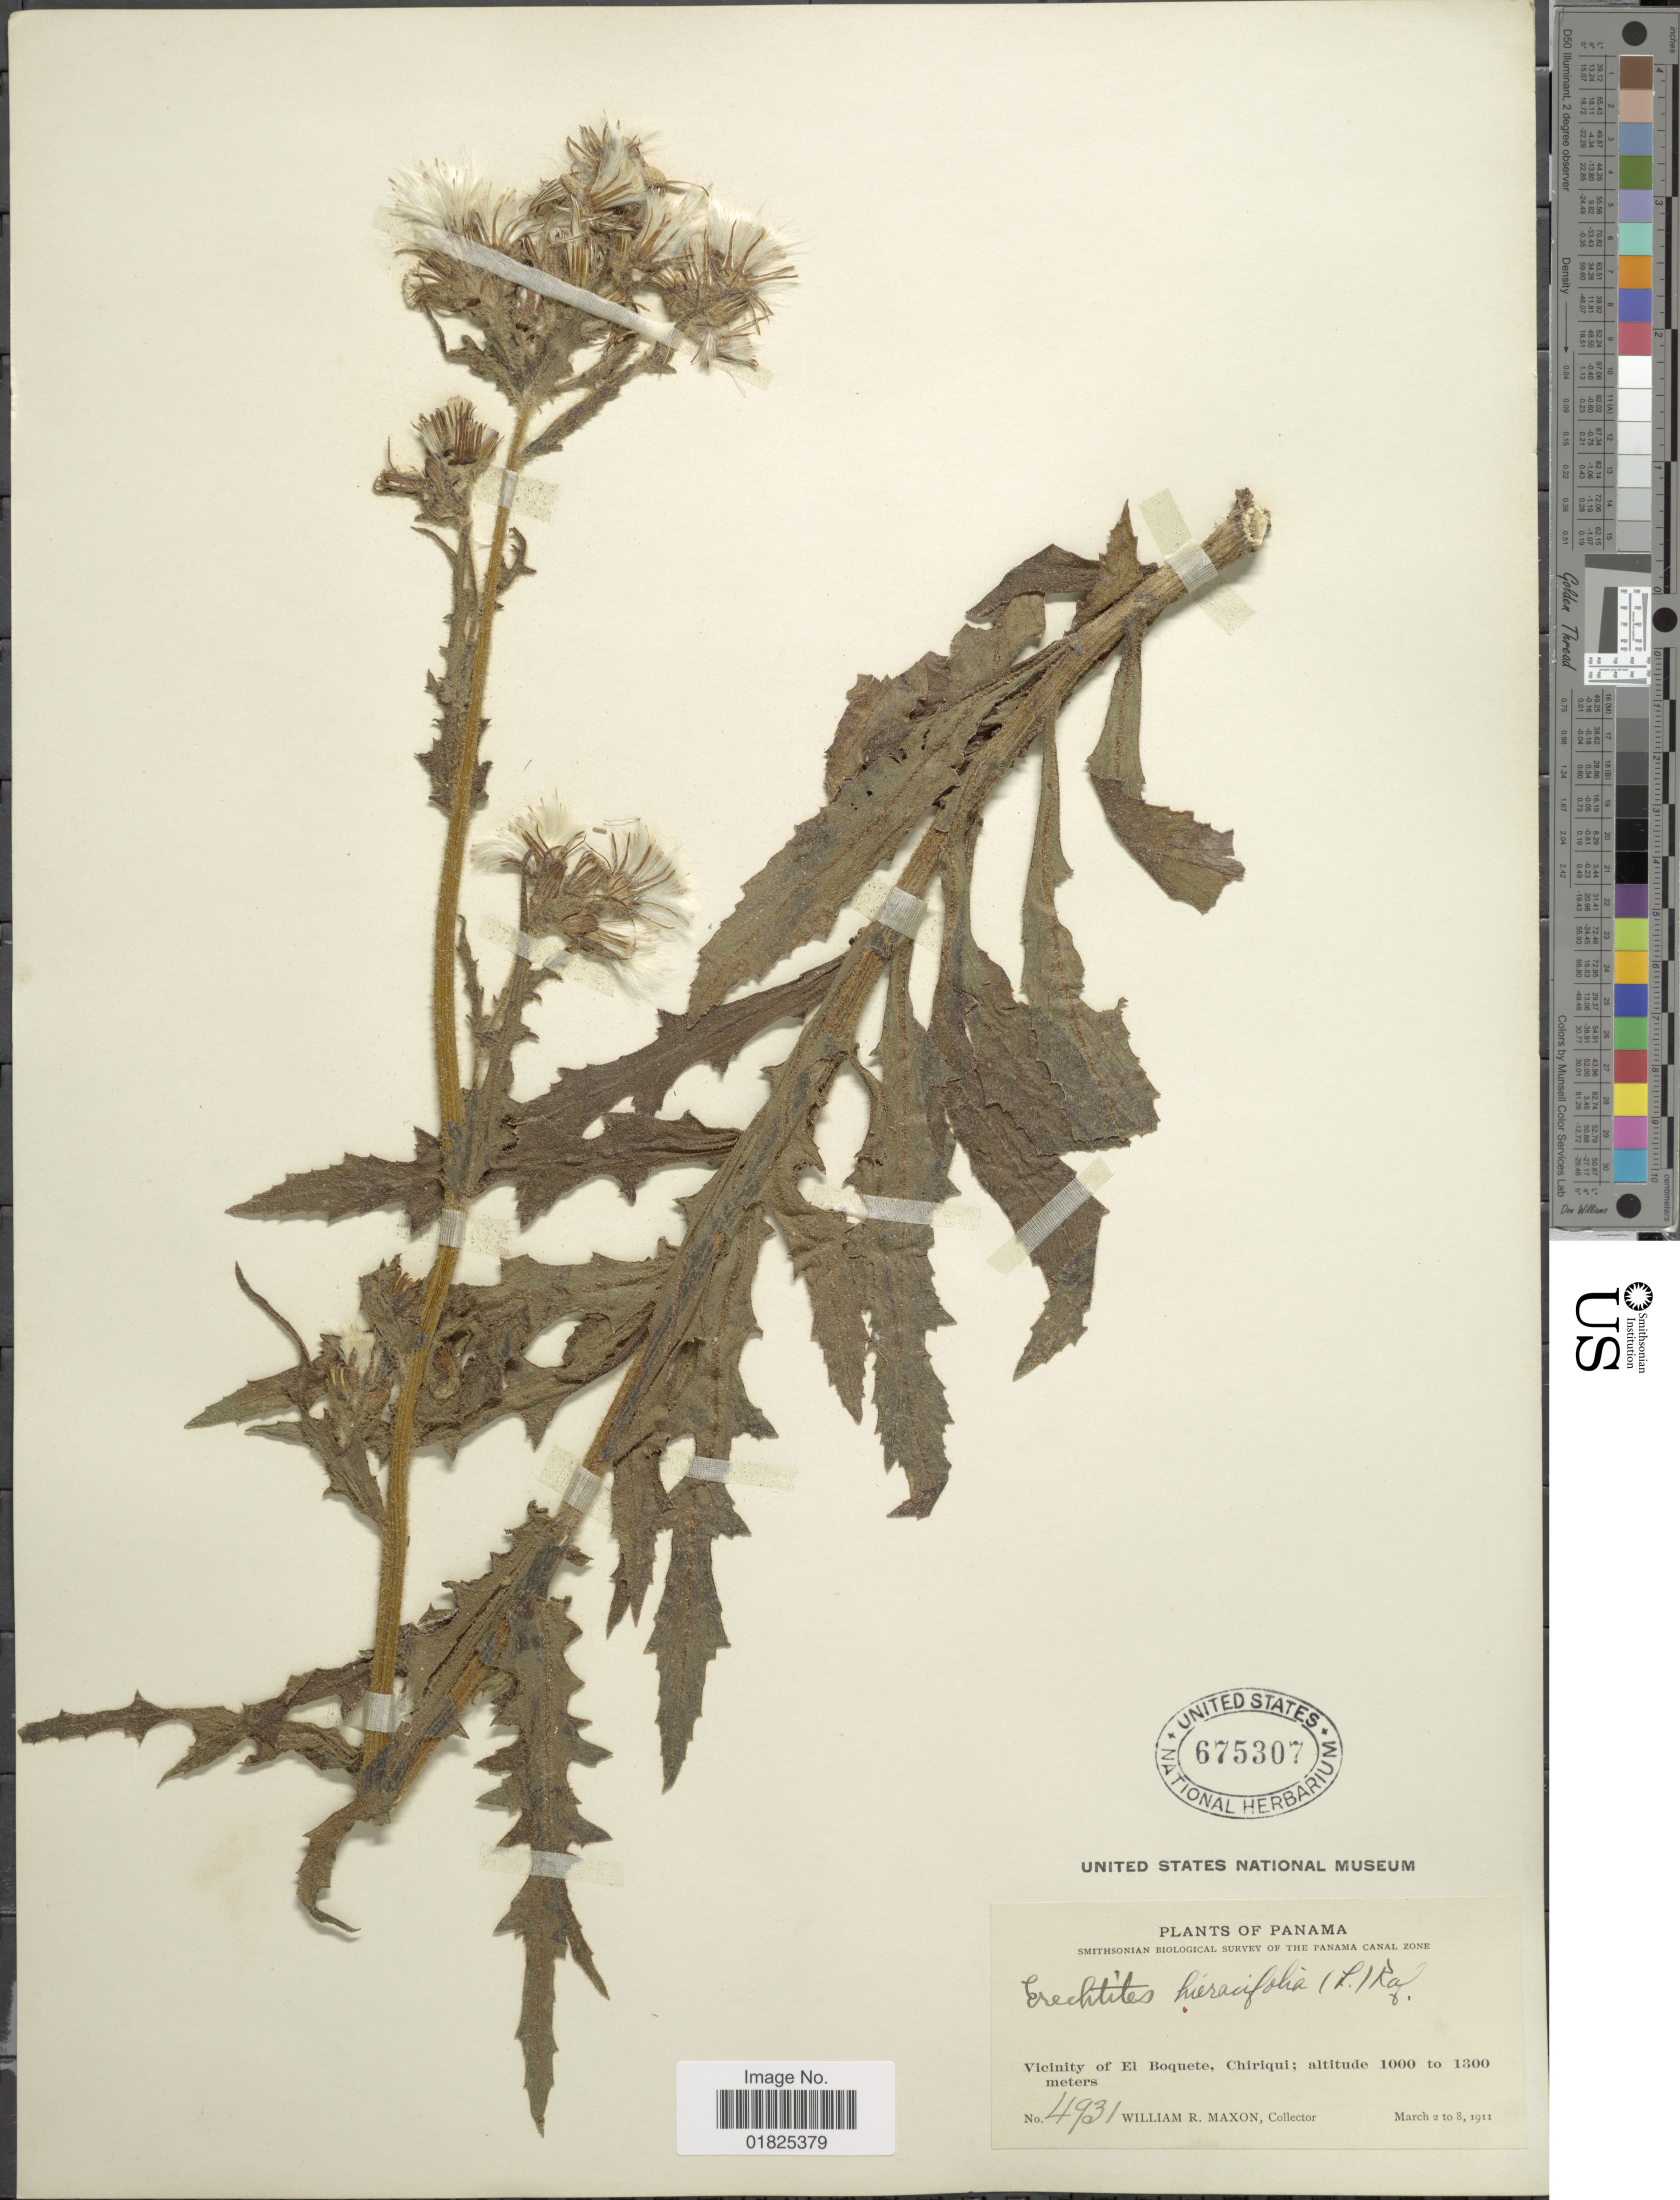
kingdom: Plantae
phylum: Tracheophyta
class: Magnoliopsida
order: Asterales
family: Asteraceae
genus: Erechtites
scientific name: Erechtites hieraciifolius var. cacaliodes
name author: (Fisch. ex Spreng.) Less. ex Griseb.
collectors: W. R. Maxon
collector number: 4931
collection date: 1911-03-02/1911-03-08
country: Panama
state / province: Chiriqui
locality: Vicinity of El Boquete. Panama Canal Zone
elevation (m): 1000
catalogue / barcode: US 675307